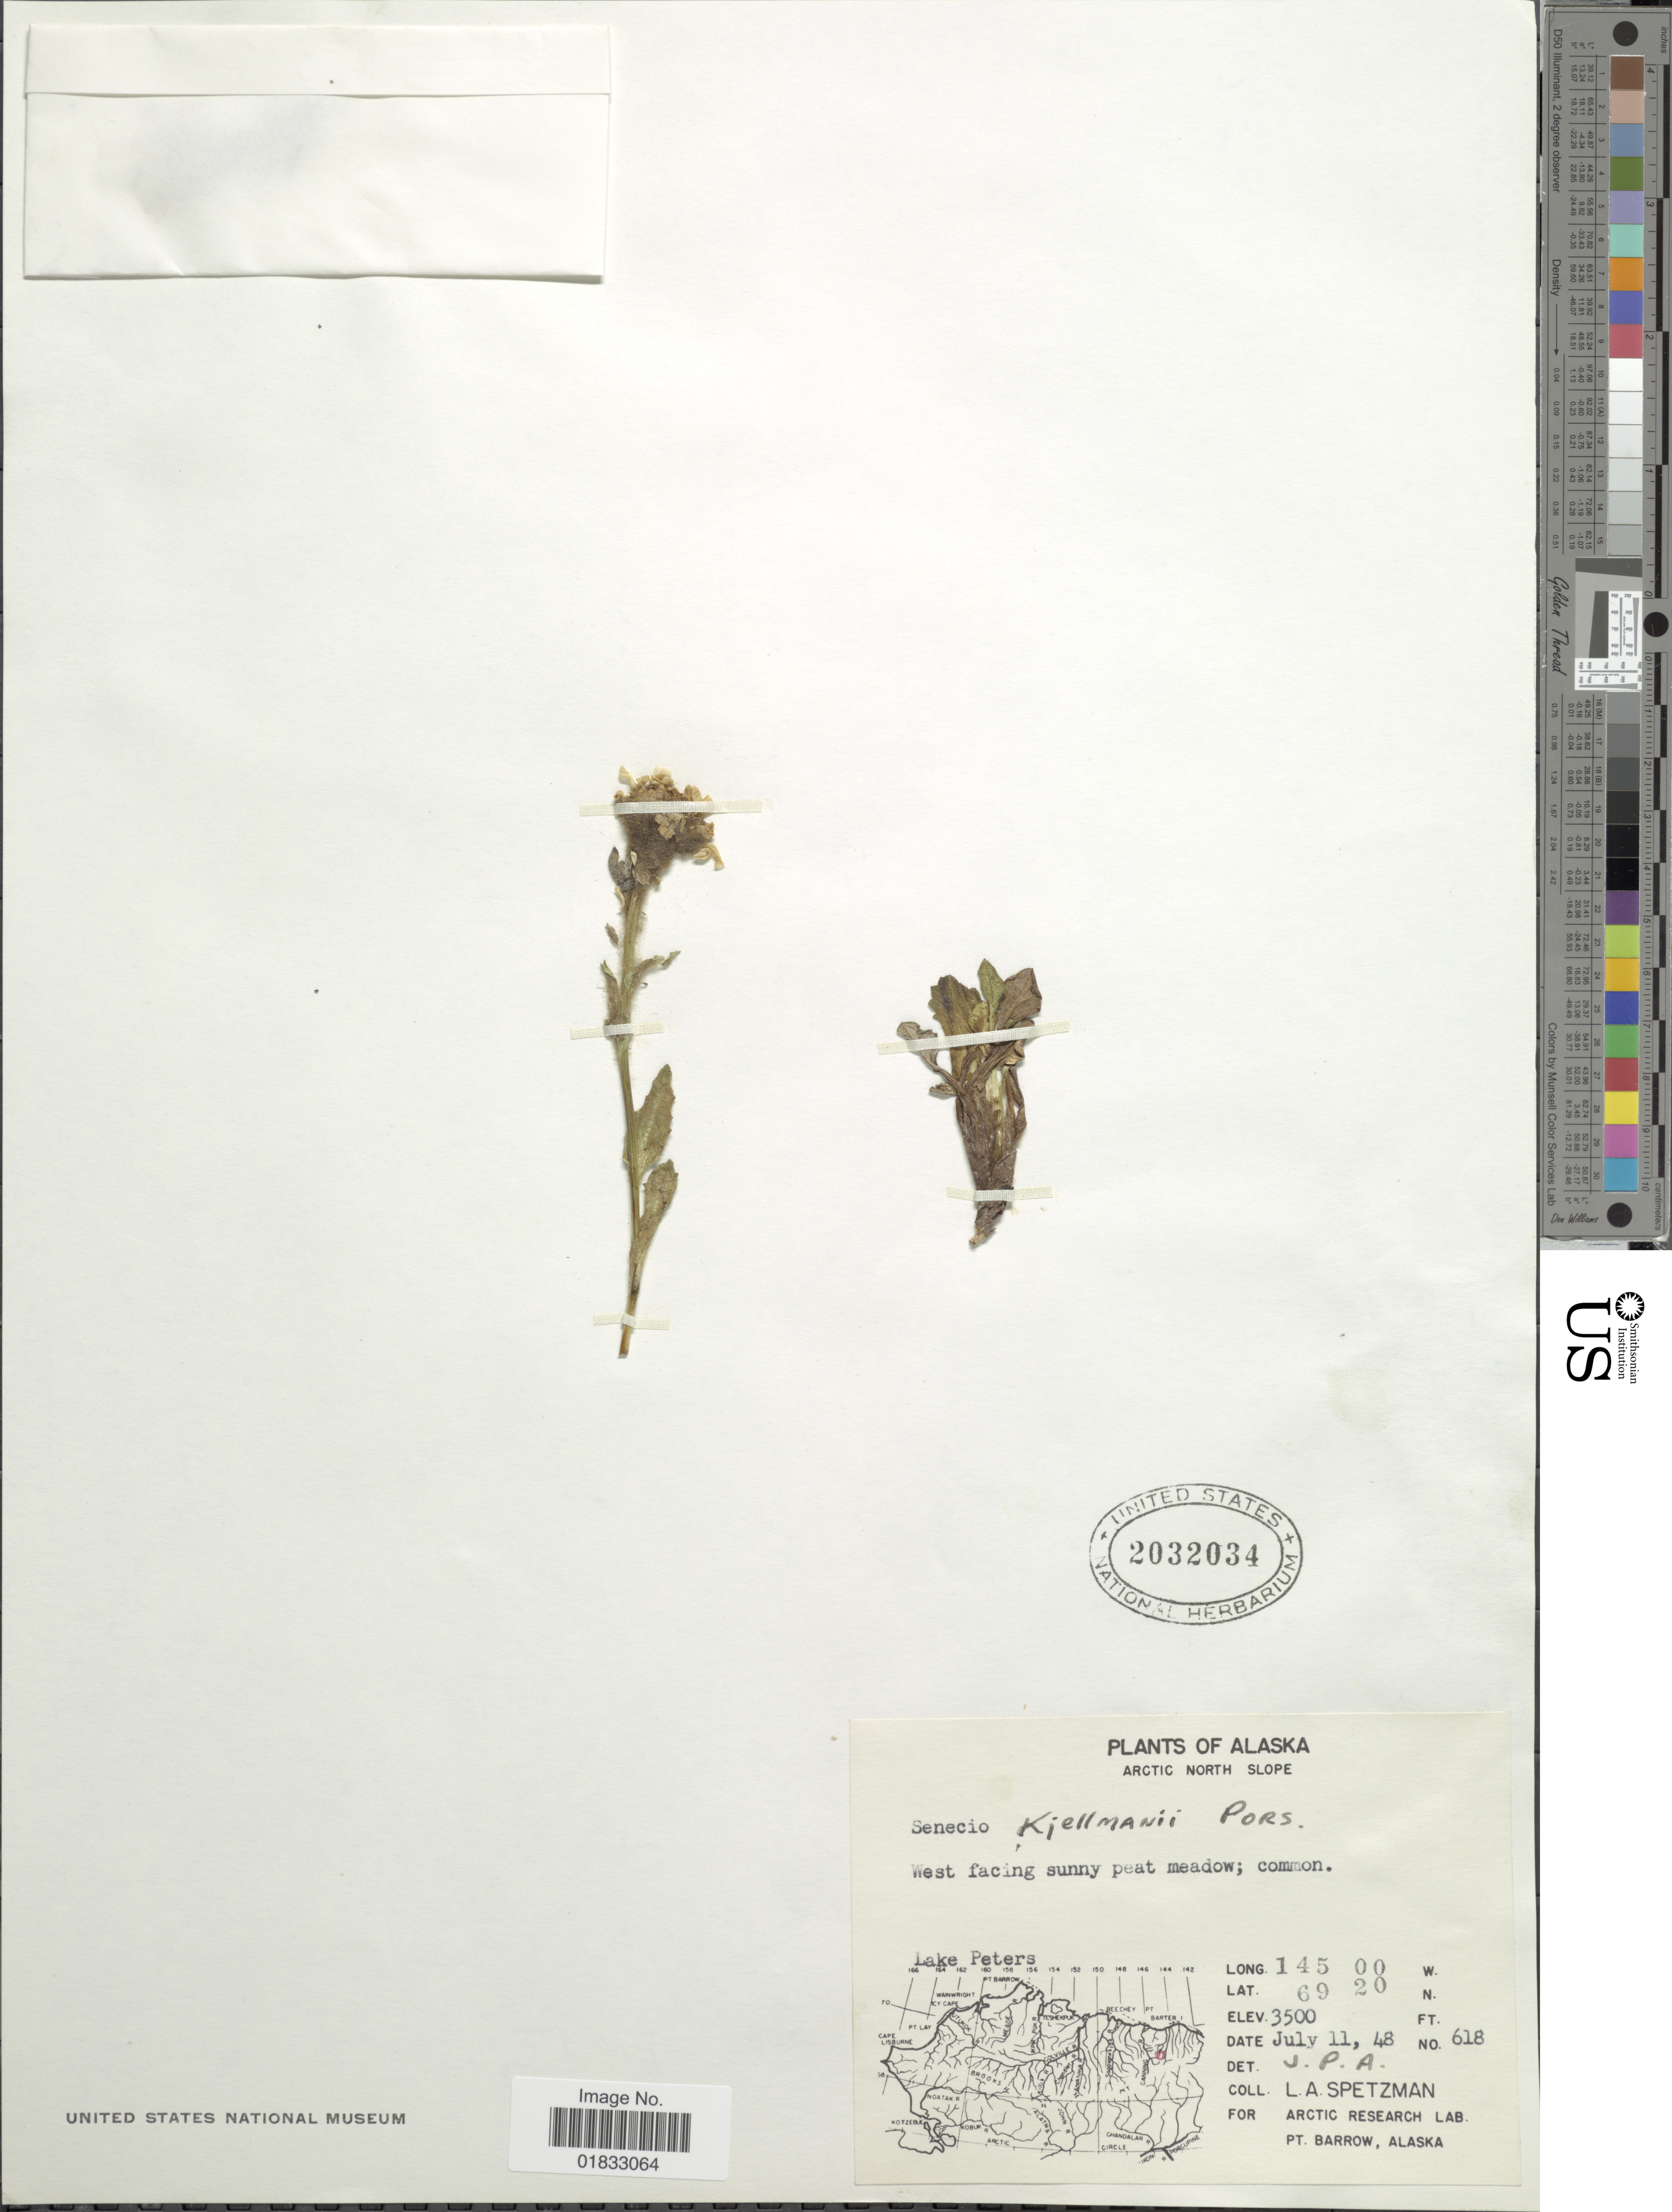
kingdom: Plantae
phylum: Tracheophyta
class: Magnoliopsida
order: Asterales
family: Asteraceae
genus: Tephroseris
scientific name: Tephroseris kjellmanii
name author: (A.E. Porsild) Holub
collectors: L. Spetzman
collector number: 618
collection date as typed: Transcribed d/m/y: 11/7/48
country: United States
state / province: Alaska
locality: Arctic North Slope, Lake Peters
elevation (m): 1067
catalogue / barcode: US 2032034